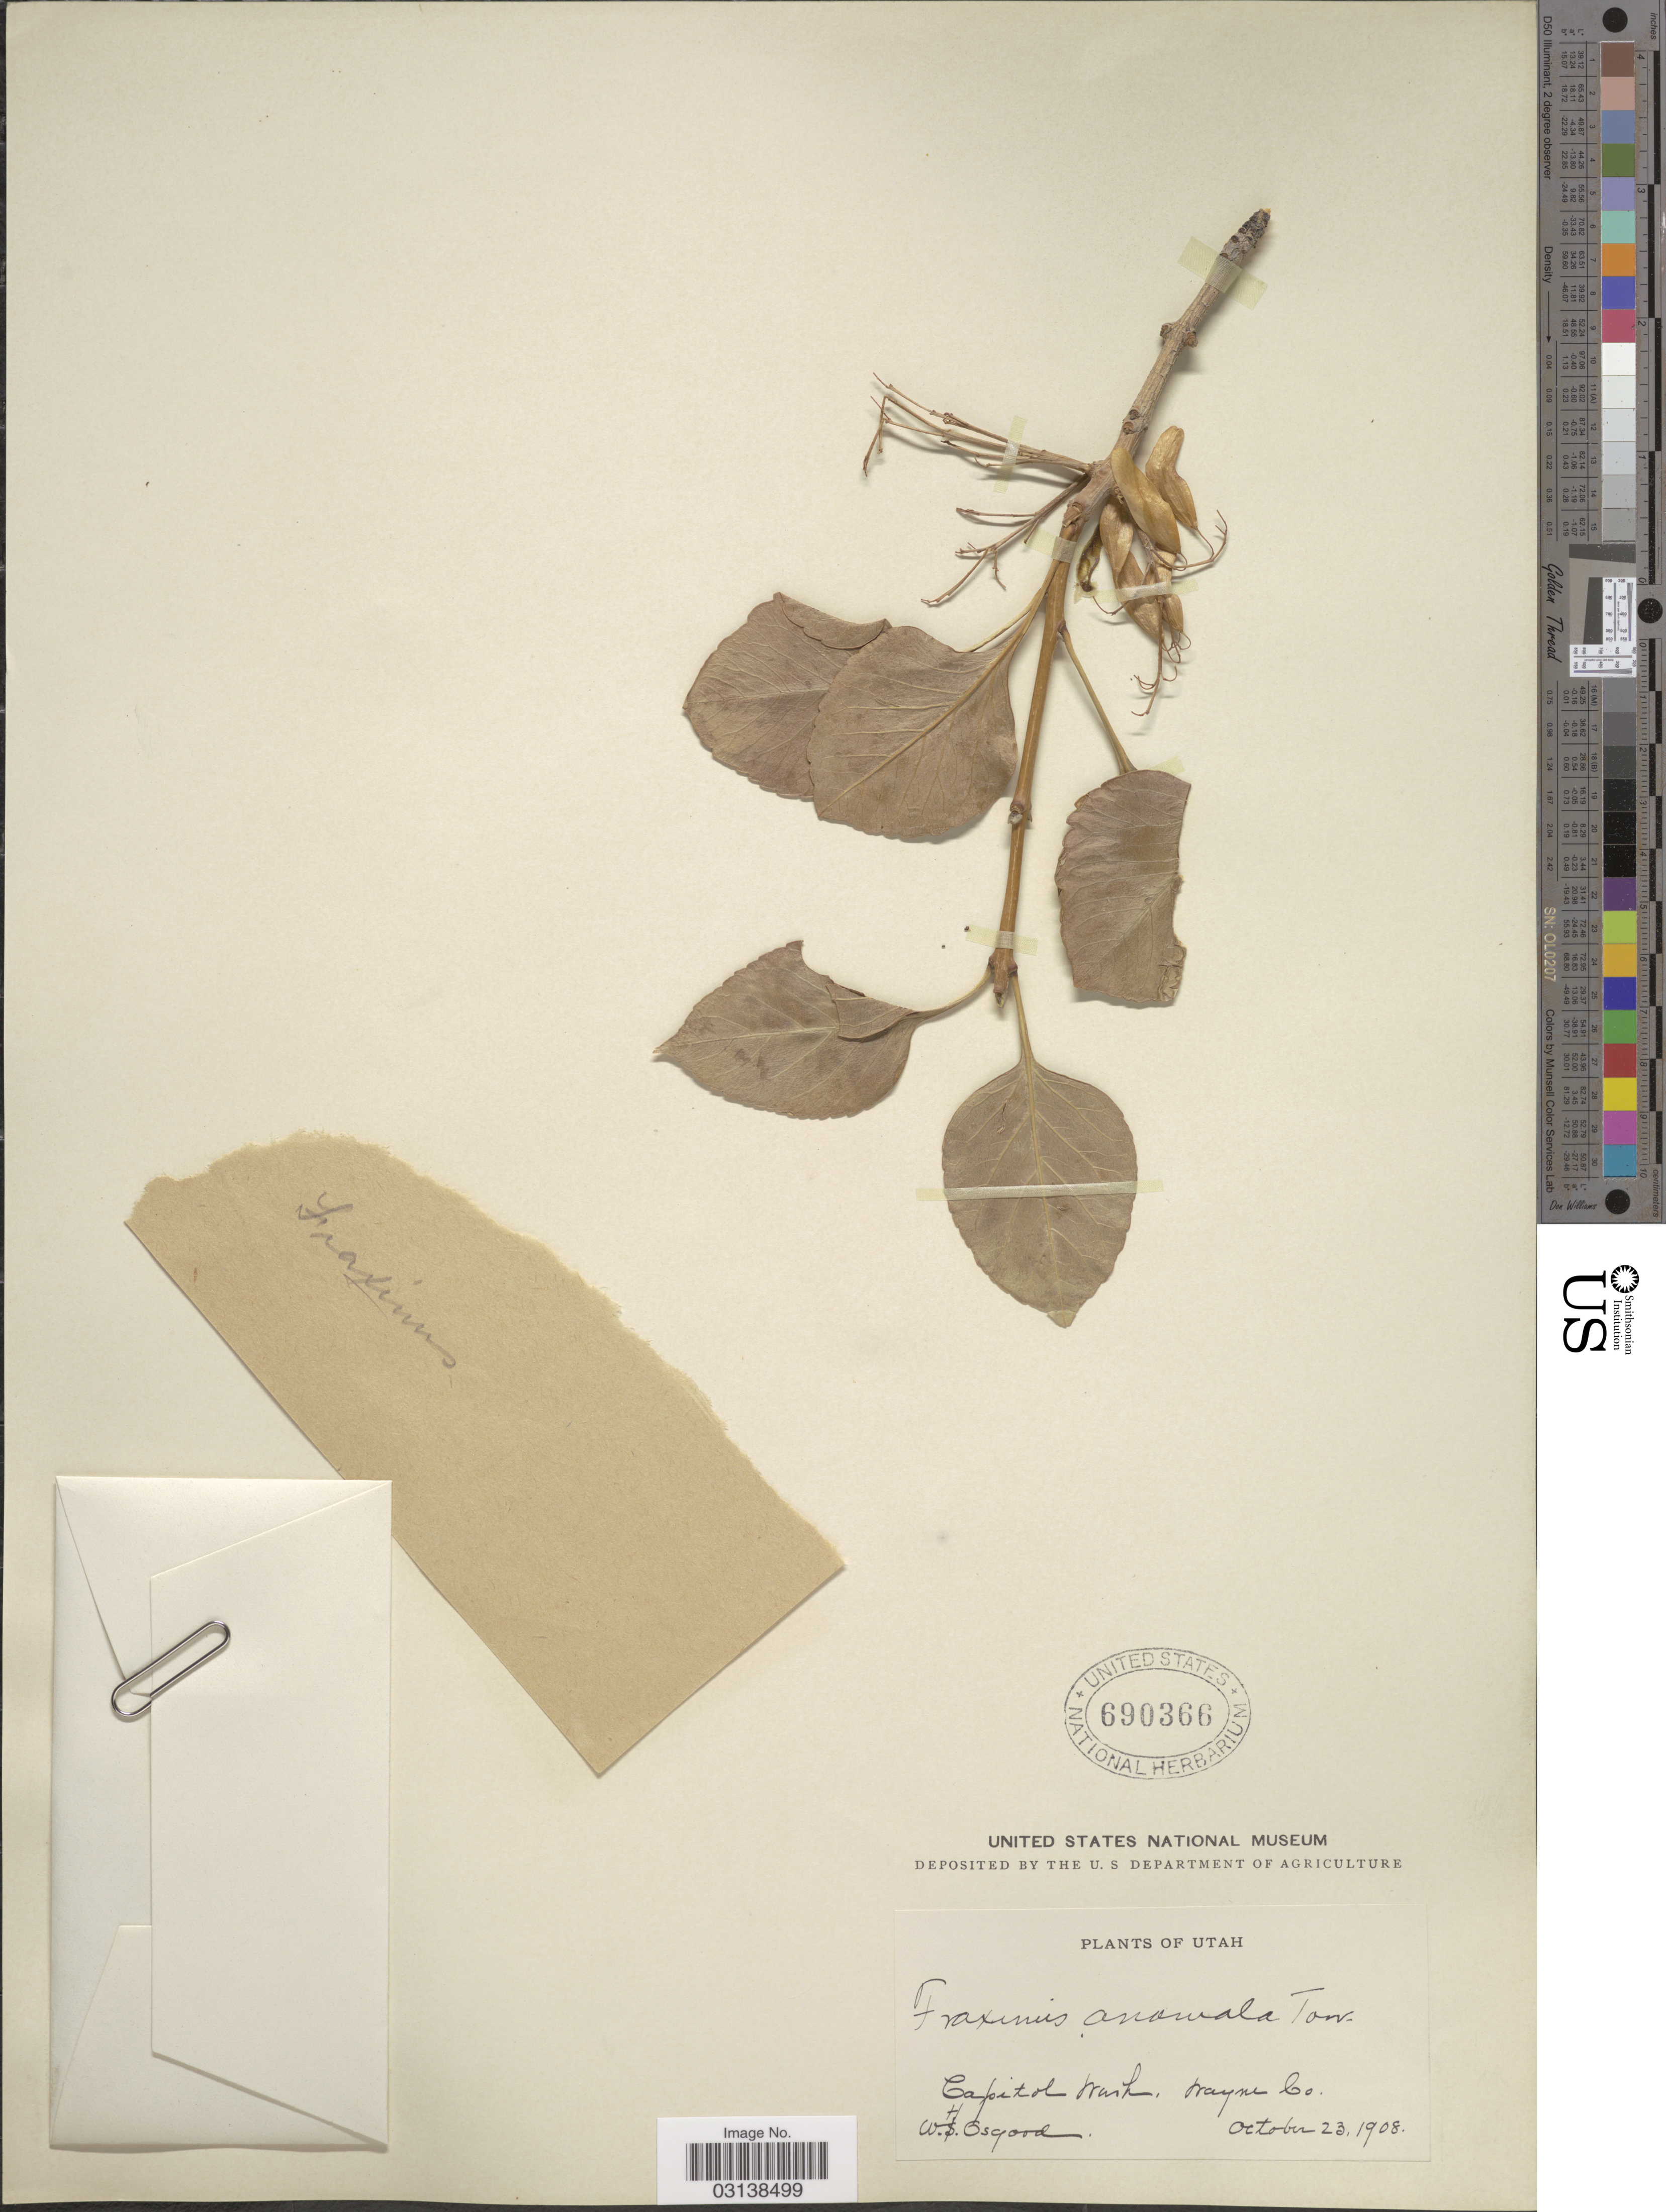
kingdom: Plantae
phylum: Tracheophyta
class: Magnoliopsida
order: Lamiales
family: Oleaceae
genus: Fraxinus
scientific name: Fraxinus anomala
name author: Torr. ex S. Watson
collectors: W. Osgood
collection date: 1908-10-23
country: United States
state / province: Utah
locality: Capitol Wash, Wayne Co.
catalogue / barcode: US 690366